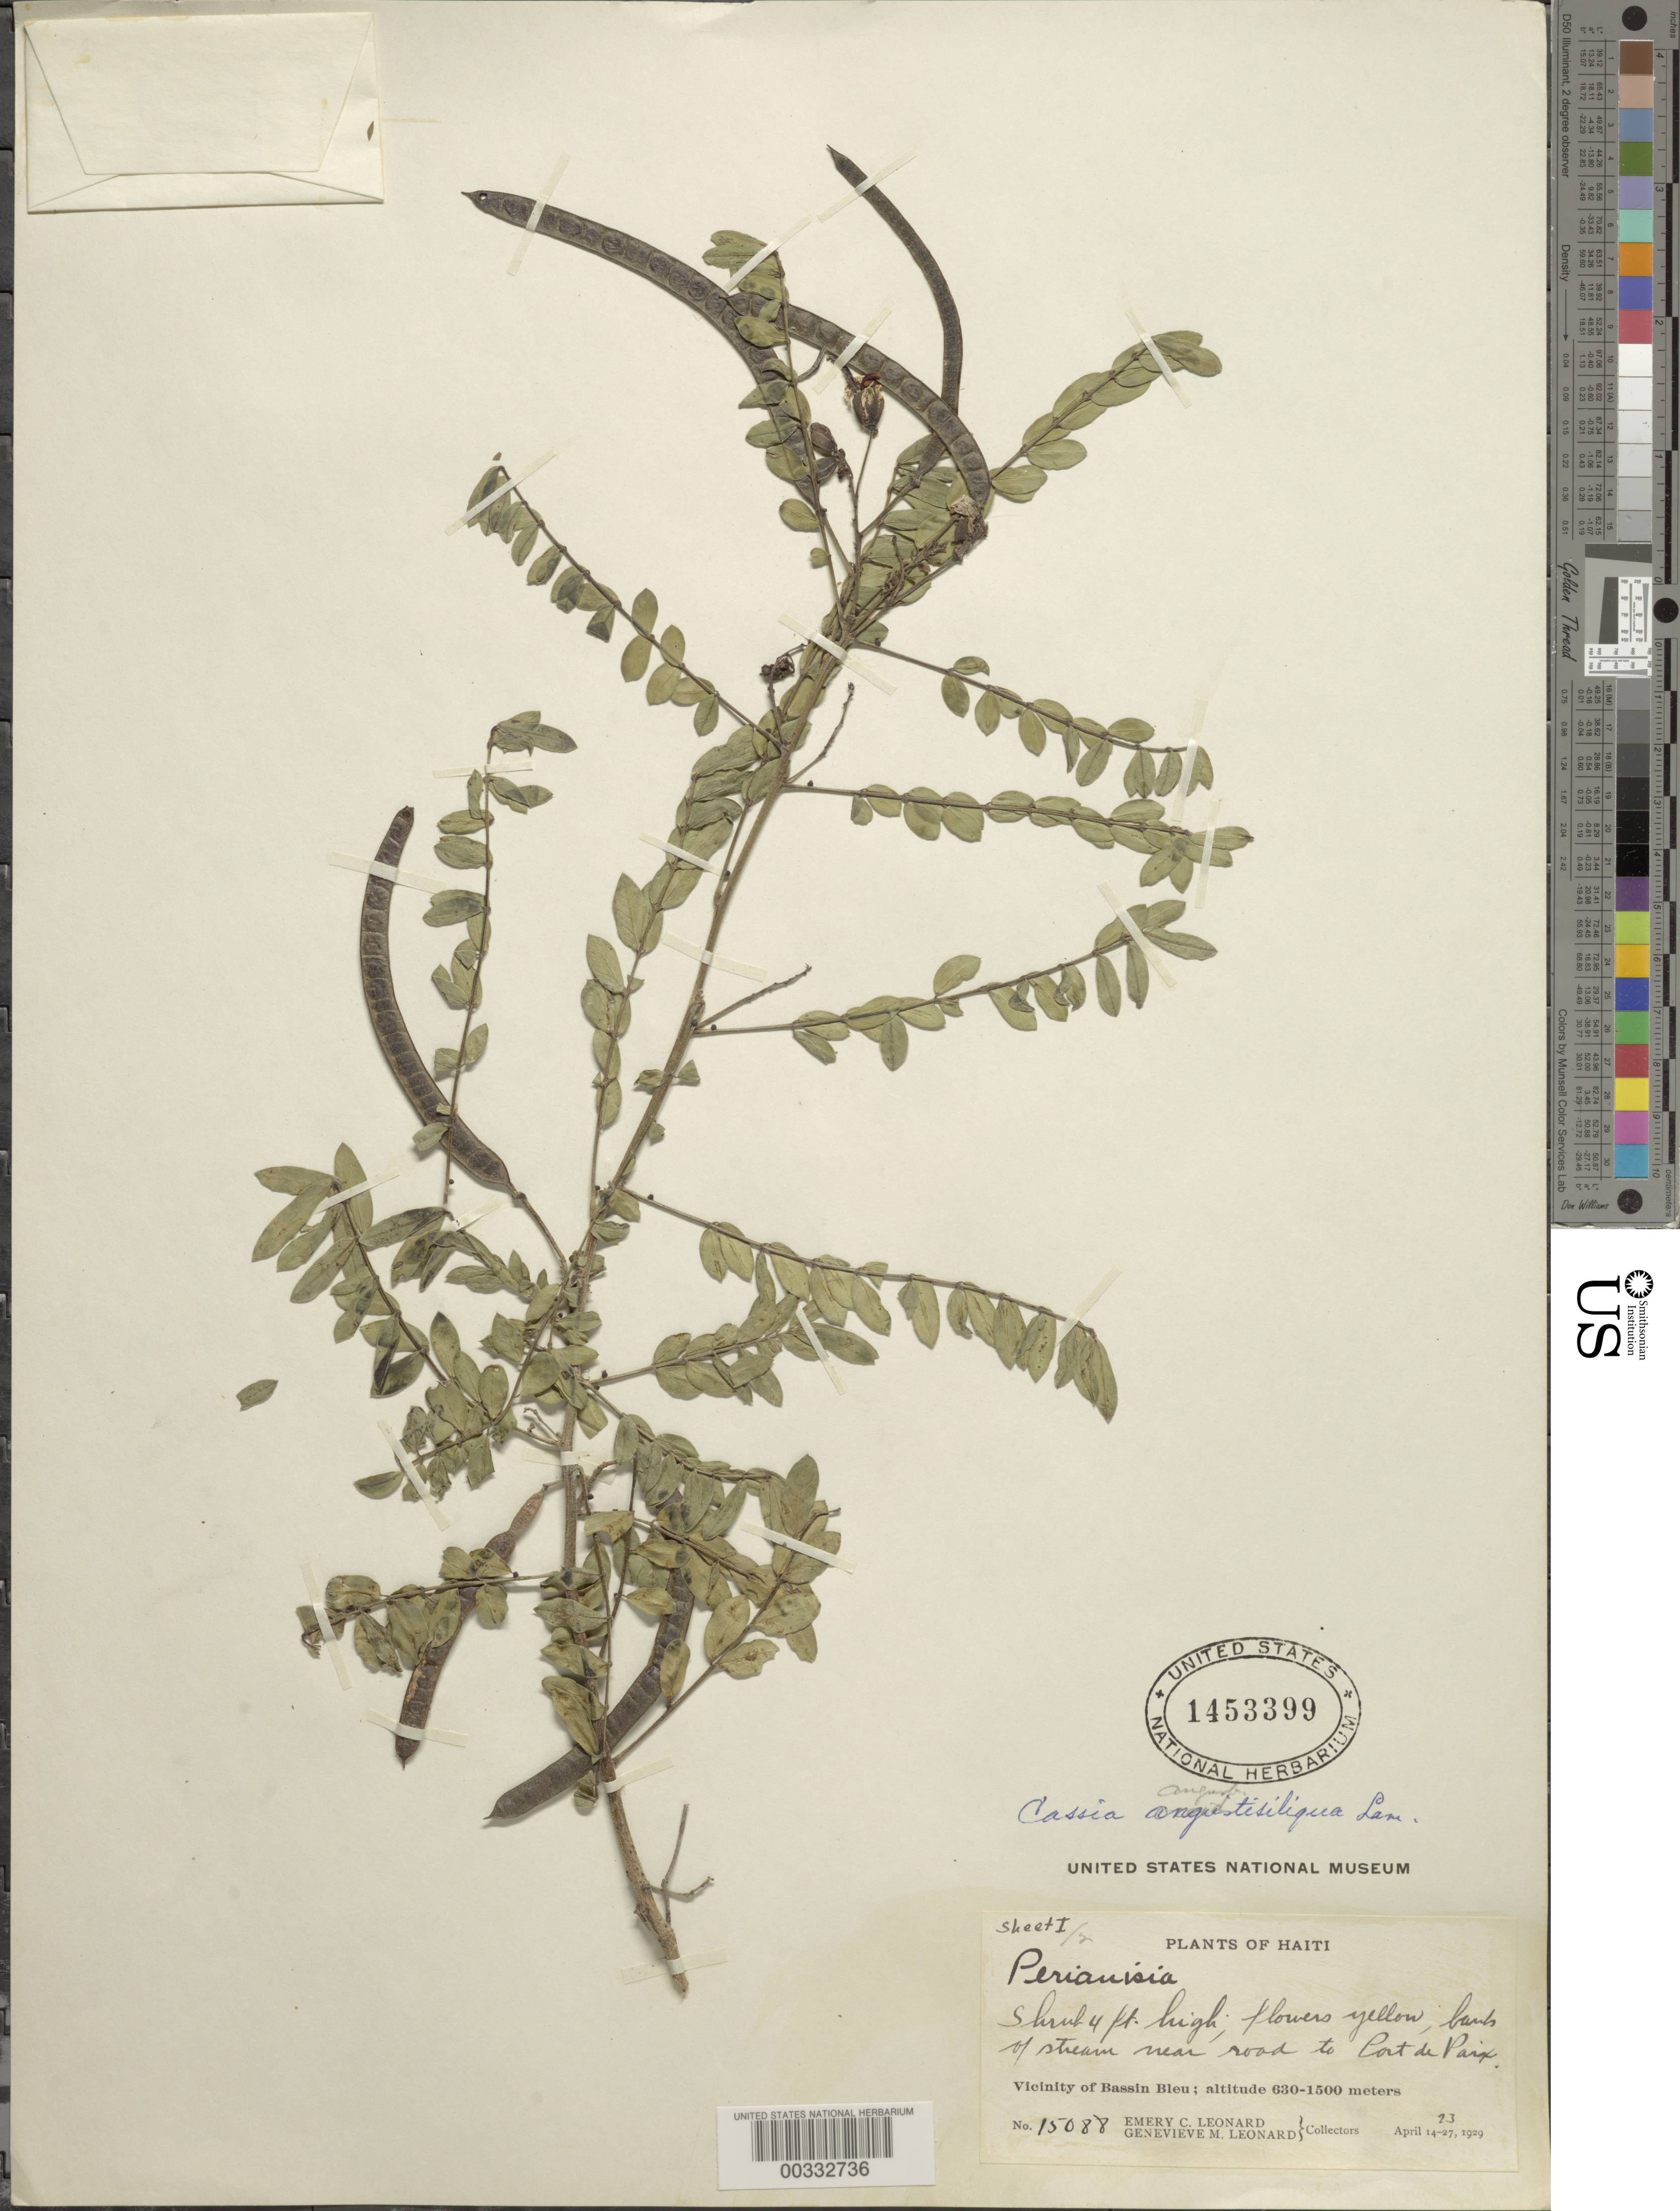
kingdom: Plantae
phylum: Tracheophyta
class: Magnoliopsida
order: Fabales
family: Fabaceae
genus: Senna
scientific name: Senna angustisiliqua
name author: (Lam.) H.S. Irwin & Barneby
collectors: E. C. Leonard & G. M. Leonard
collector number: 15088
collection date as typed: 23 Apr 1929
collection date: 1929-04-23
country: Haiti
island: Hispaniola Island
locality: Near road to cort de paix, vicinity of bassin bleu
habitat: Bank of stream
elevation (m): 630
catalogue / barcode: US 1453399